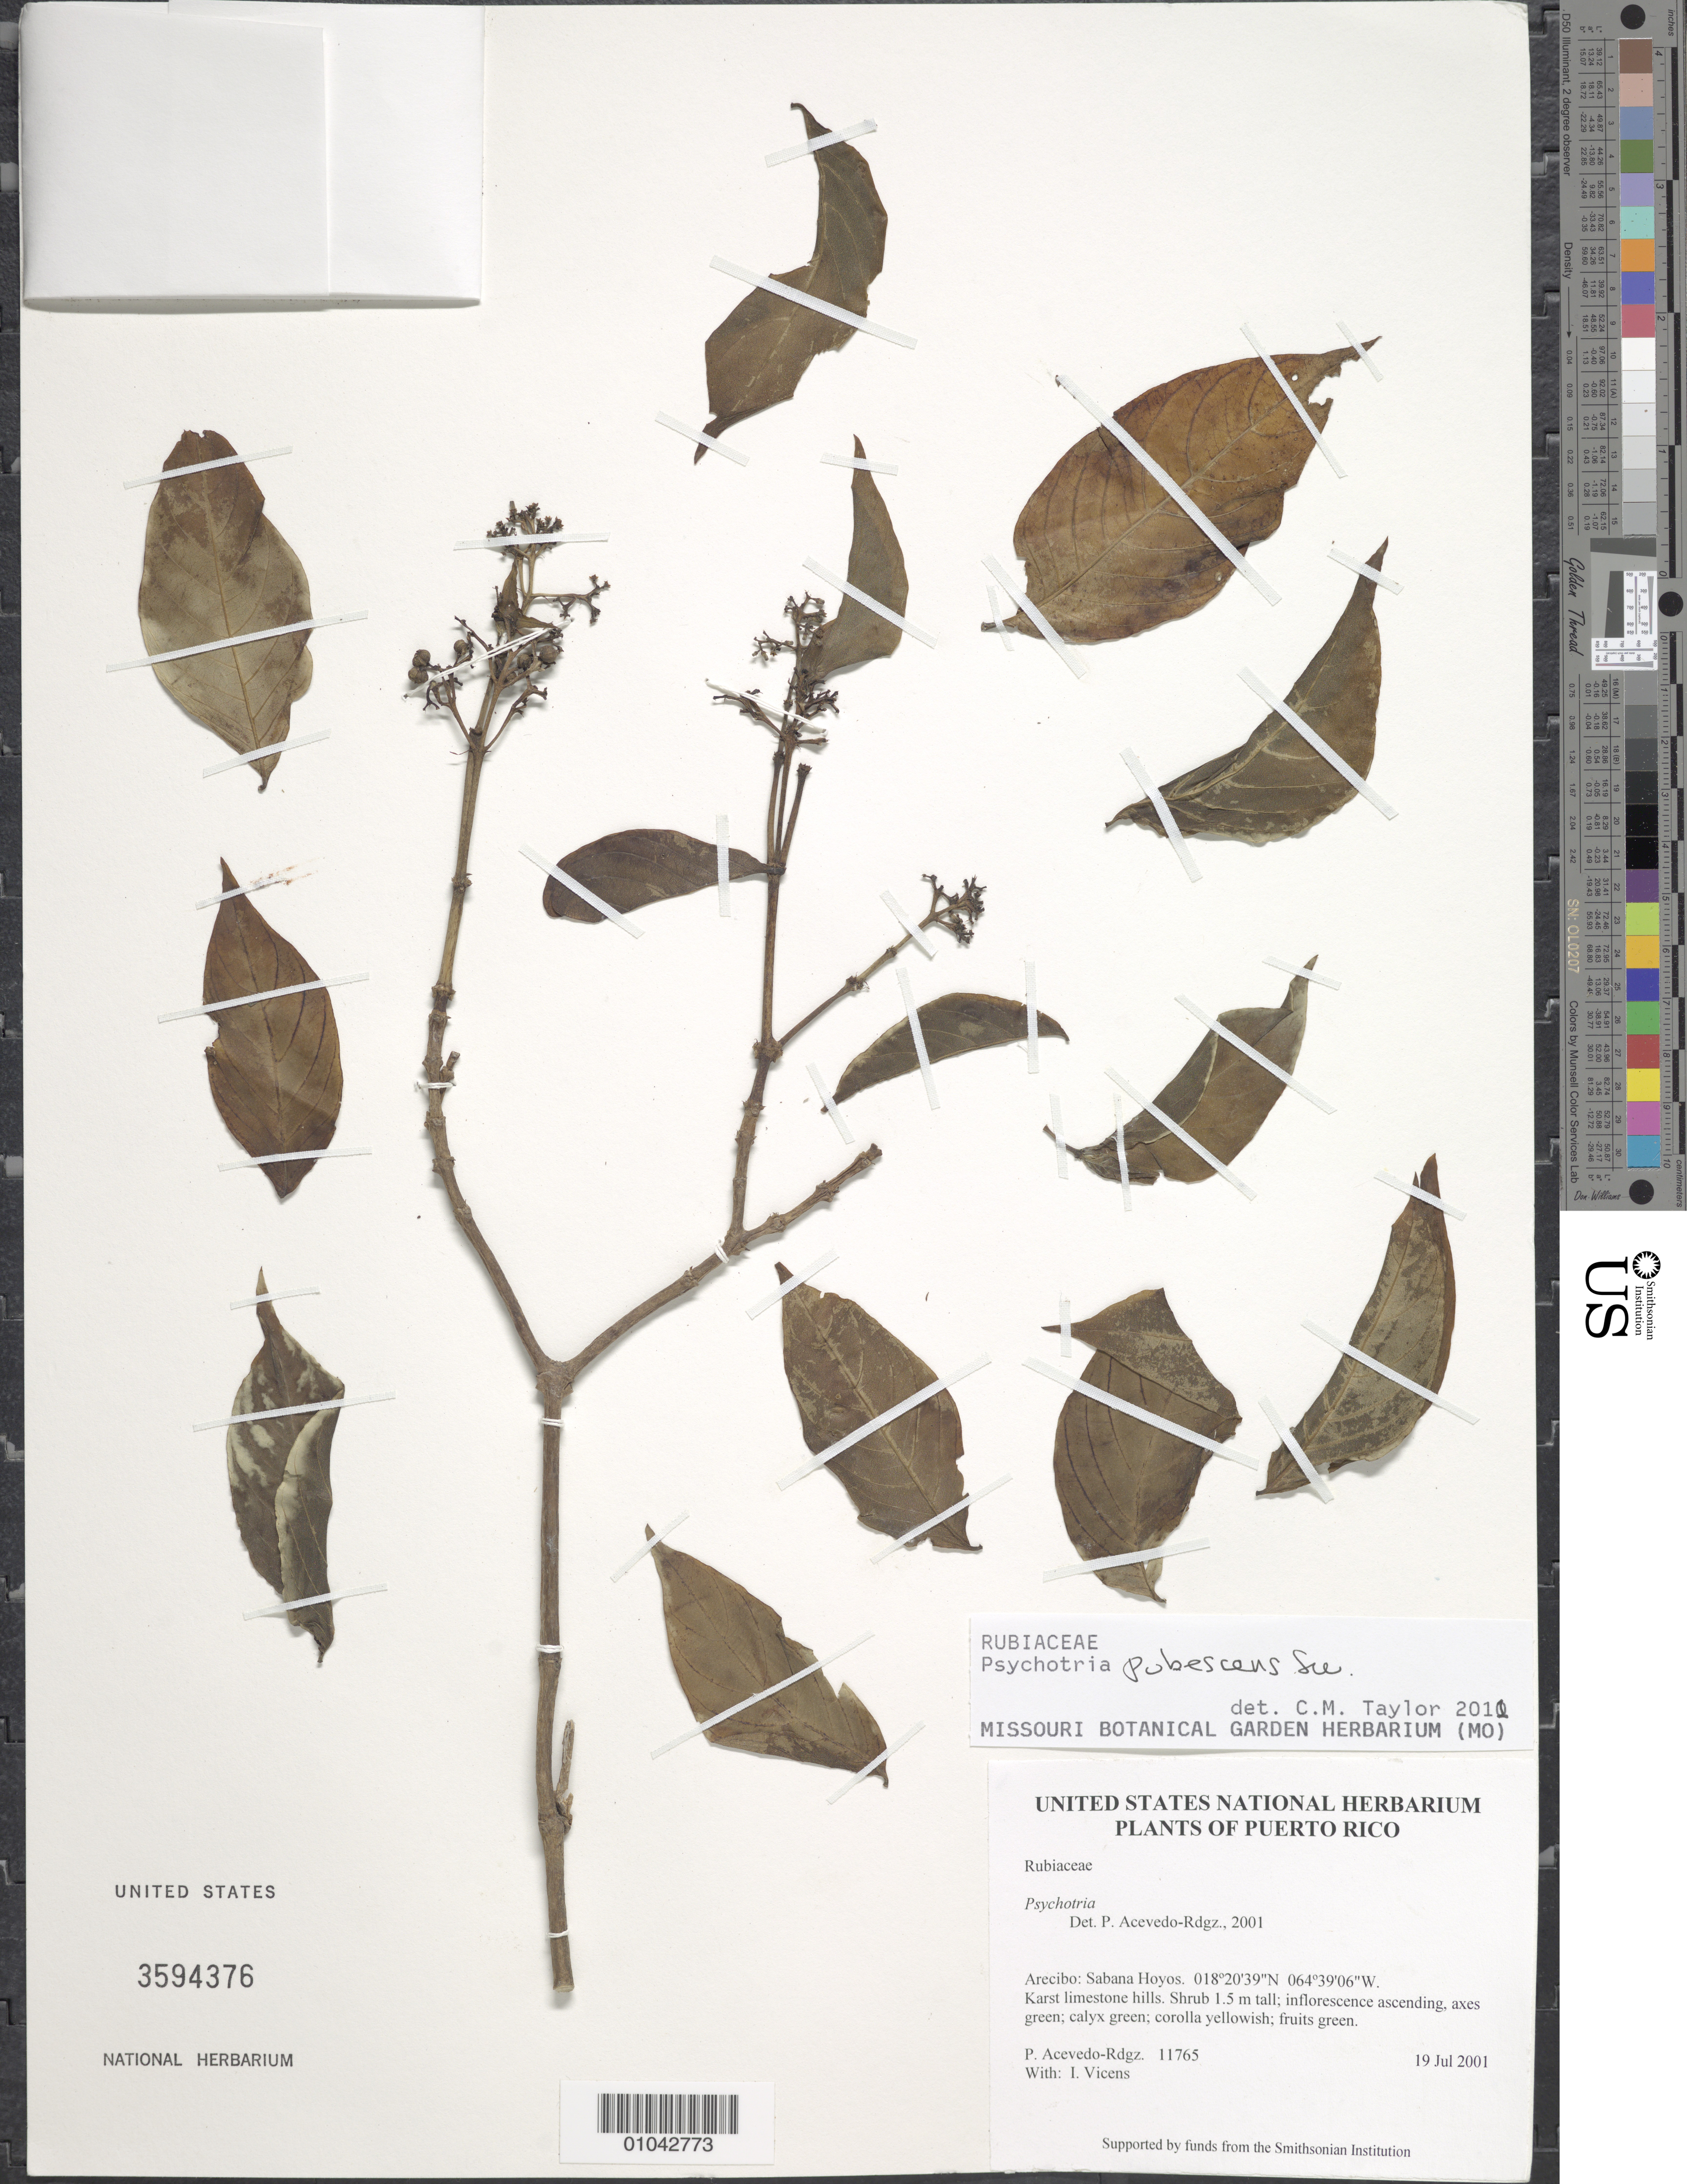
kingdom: Plantae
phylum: Tracheophyta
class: Magnoliopsida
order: Gentianales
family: Rubiaceae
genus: Psychotria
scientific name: Psychotria pubescens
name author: Sw.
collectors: P. Acevedo-Rodr. & I. Vicens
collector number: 11765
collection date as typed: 19 Jul 2001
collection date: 2001-07-19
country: Puerto Rico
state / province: Arecibo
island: Puerto Rico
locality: Sabana Hoyos.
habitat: Karst limestone hills.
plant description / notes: US, K, MO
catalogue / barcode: US 3594376